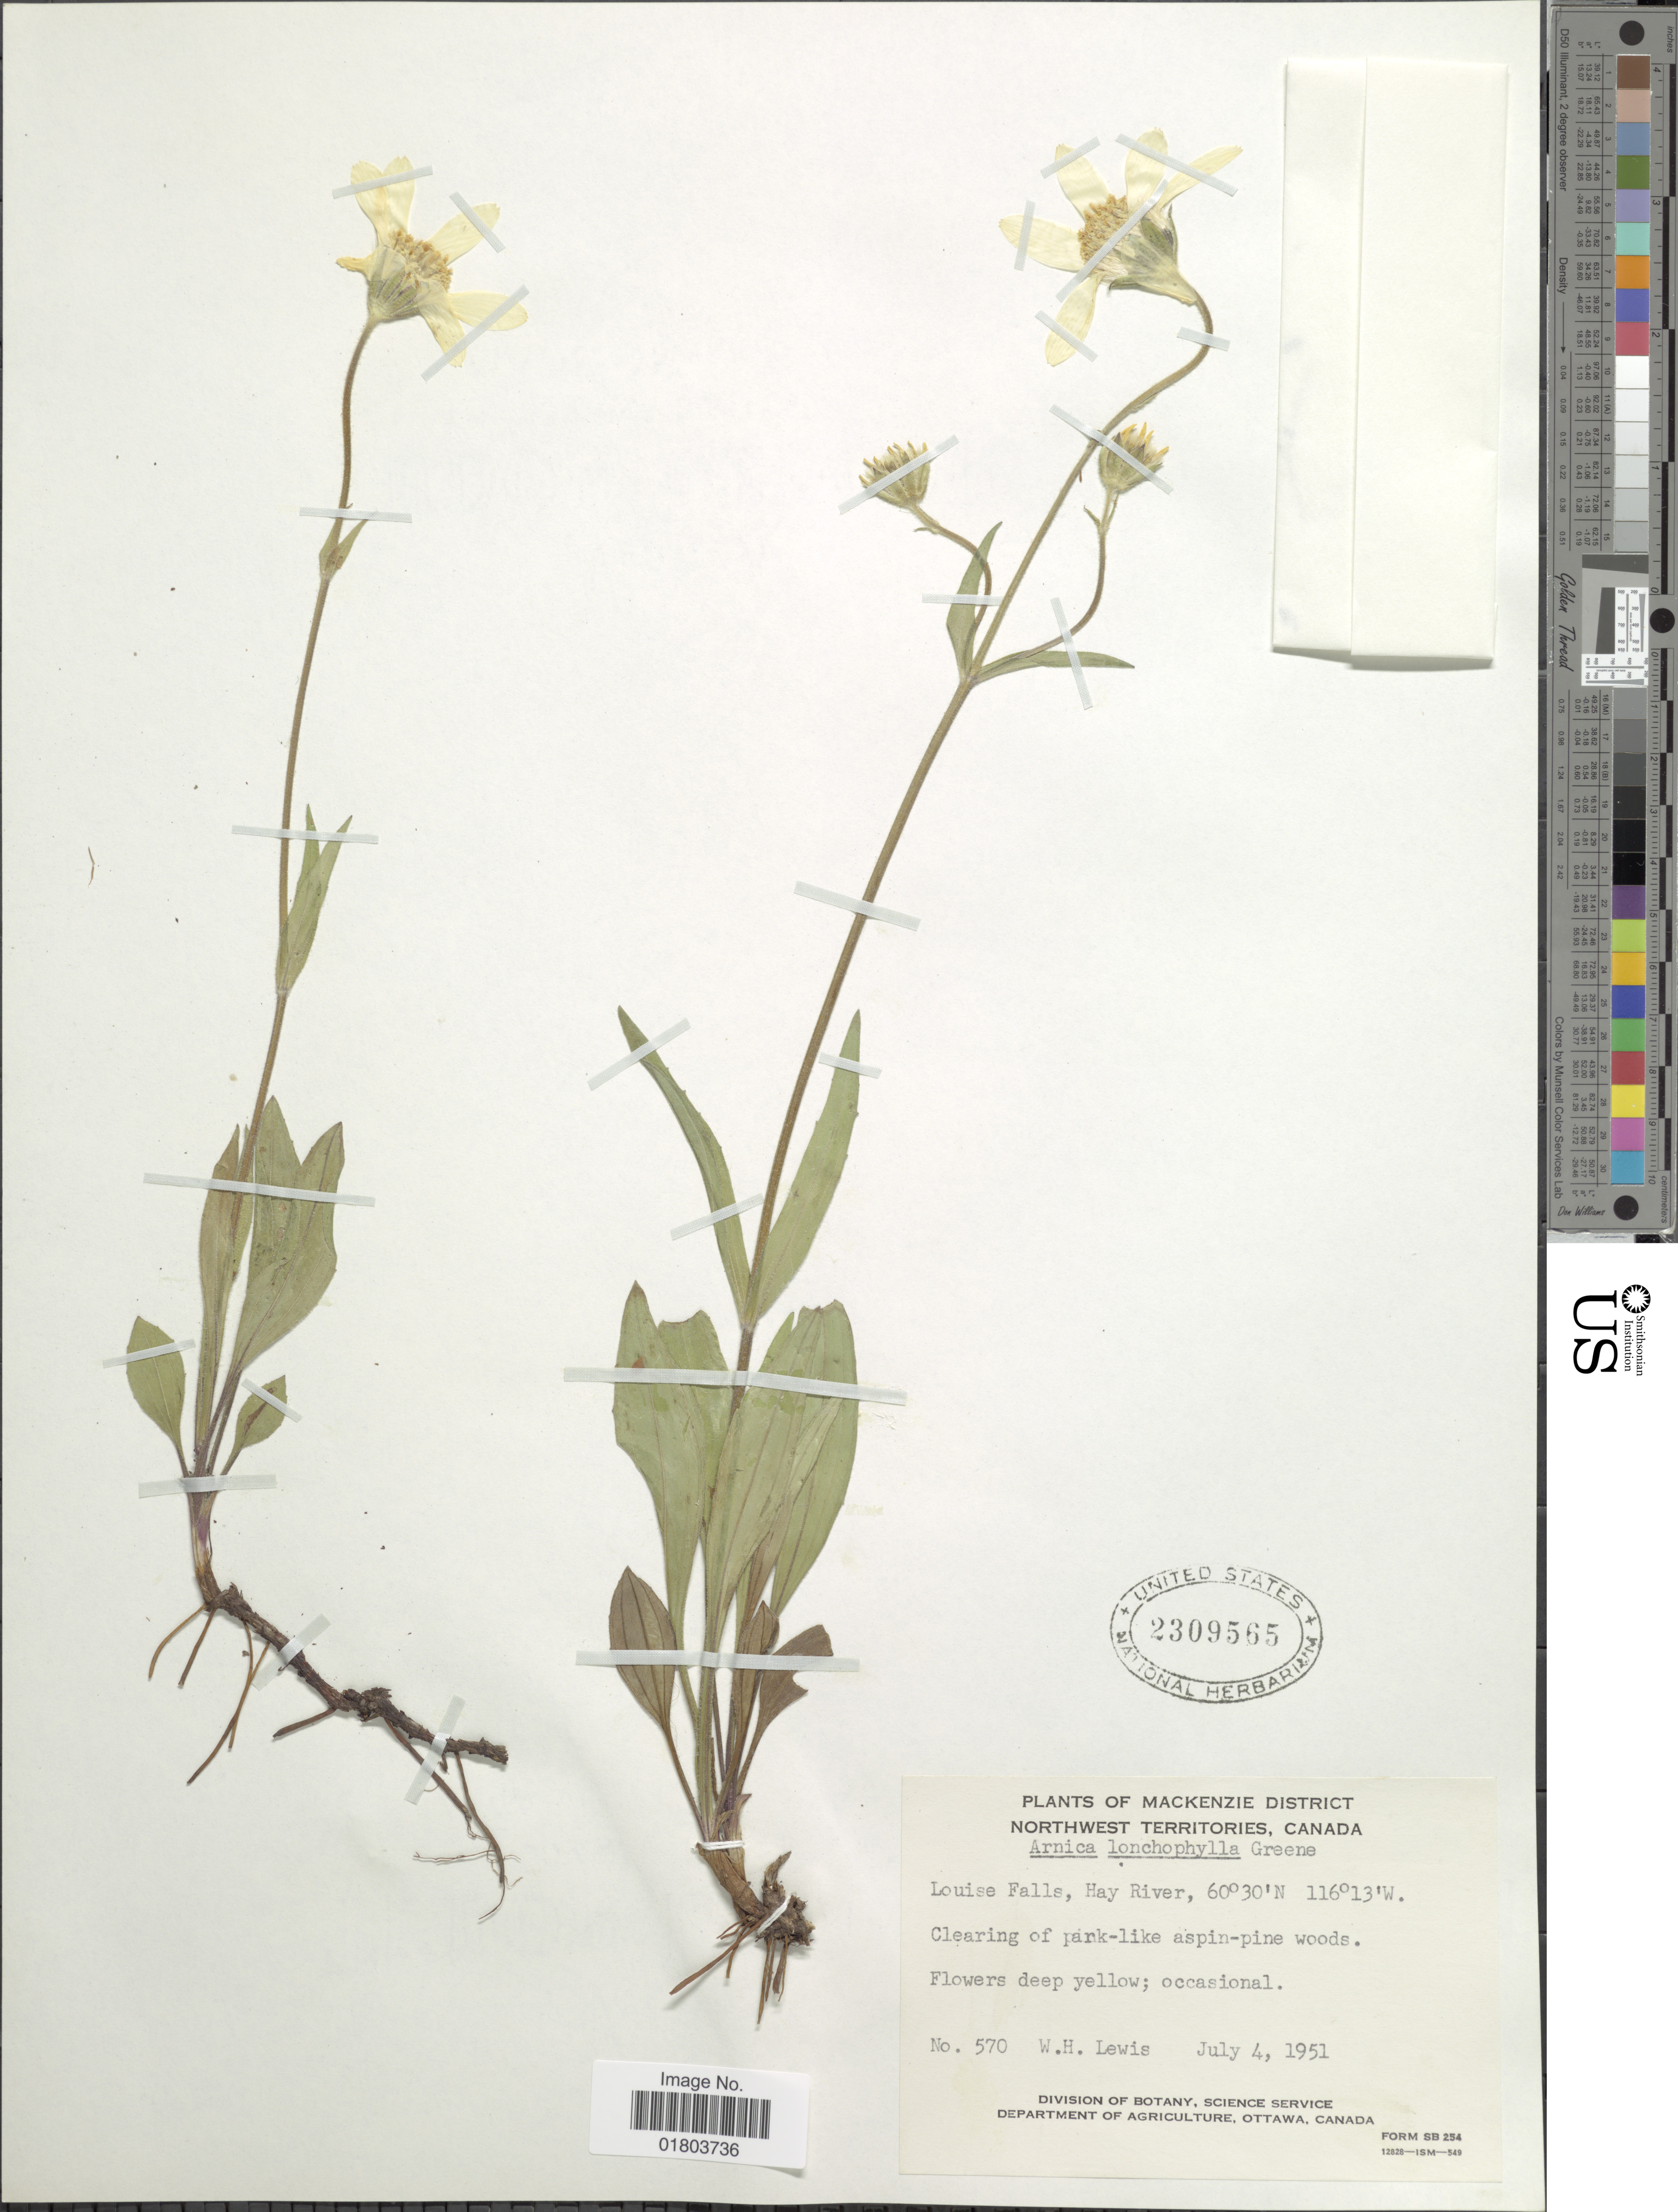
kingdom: Plantae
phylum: Tracheophyta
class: Magnoliopsida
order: Asterales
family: Asteraceae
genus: Arnica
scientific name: Arnica lonchophylla subsp. genuina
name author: Maguire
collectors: W. H. Lewis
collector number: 570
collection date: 1951-07-04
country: Canada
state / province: Northwest Territories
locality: Mackenzie District, Louise Falls, Hay River, Clearing of pank-like aspin-pine woods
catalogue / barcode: US 2309565